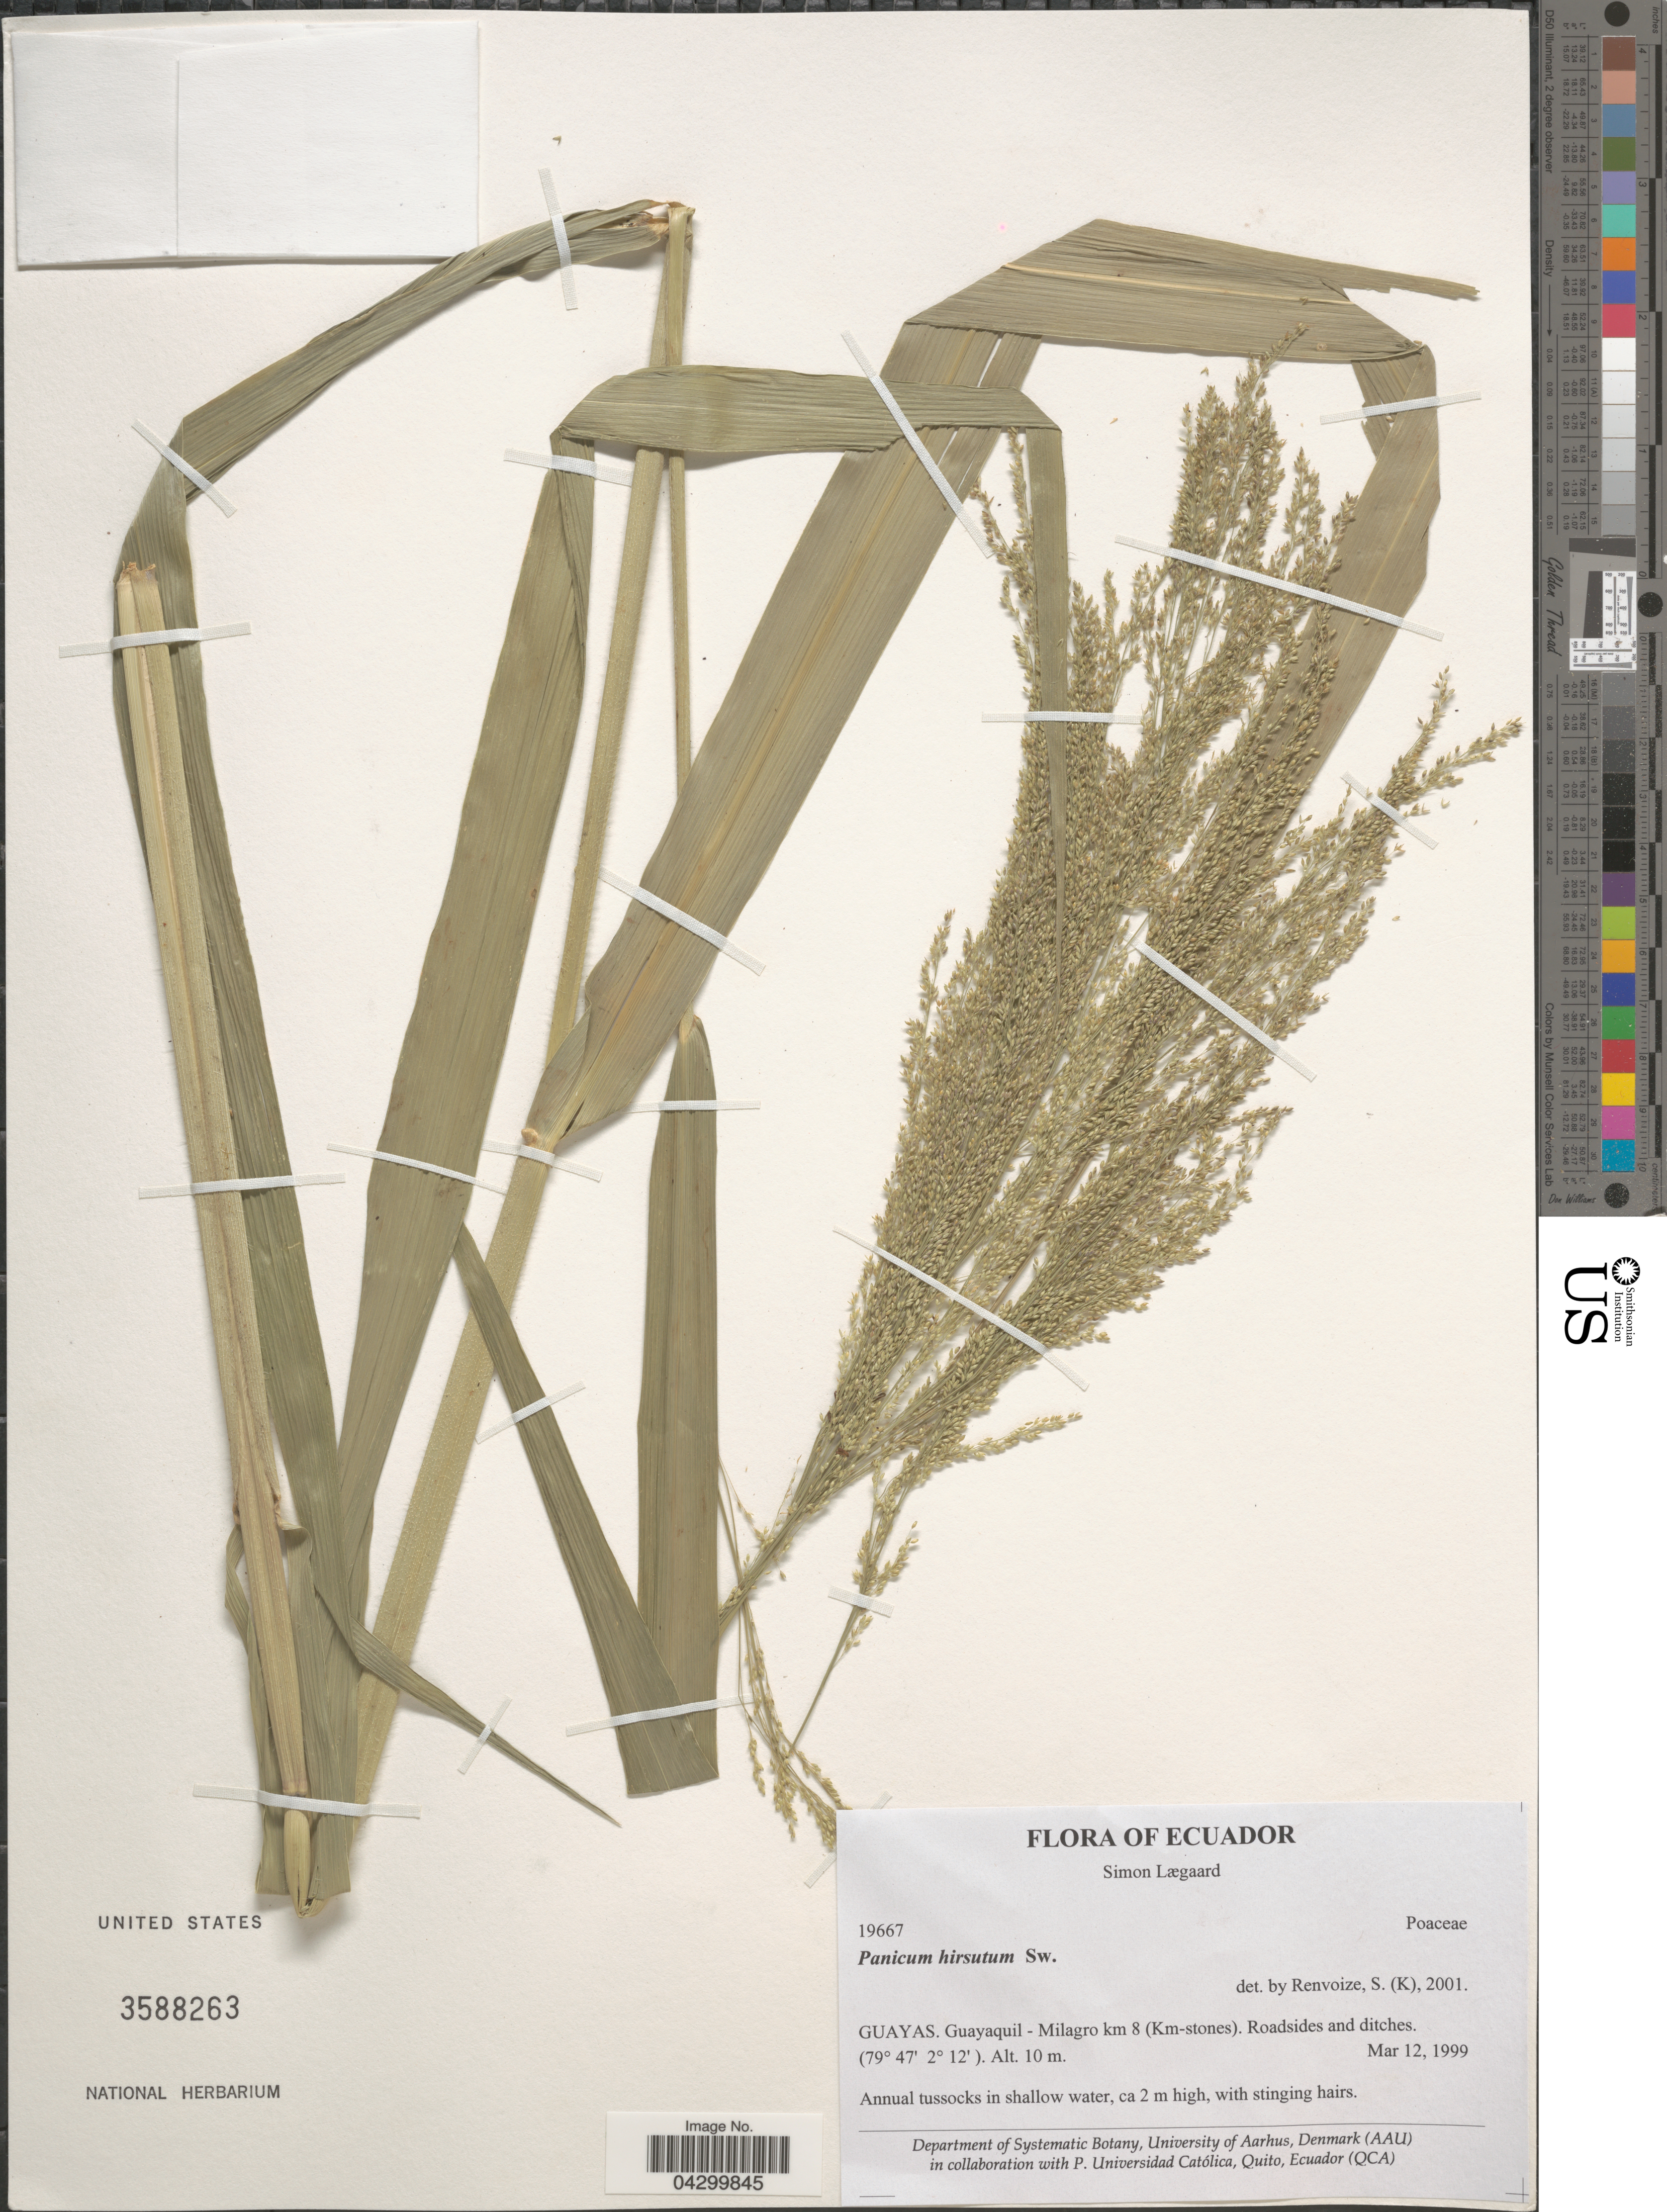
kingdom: Plantae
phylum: Tracheophyta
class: Liliopsida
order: Poales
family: Poaceae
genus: Panicum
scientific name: Panicum hirsutum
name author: Sw.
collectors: S. Lægaard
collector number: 19667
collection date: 1999-03-12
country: Ecuador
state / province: Guayas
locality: Guayas. Guayaquil - Milagro km 8 (Km-stones). Roadsides and ditches.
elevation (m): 10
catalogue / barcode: US 3588263